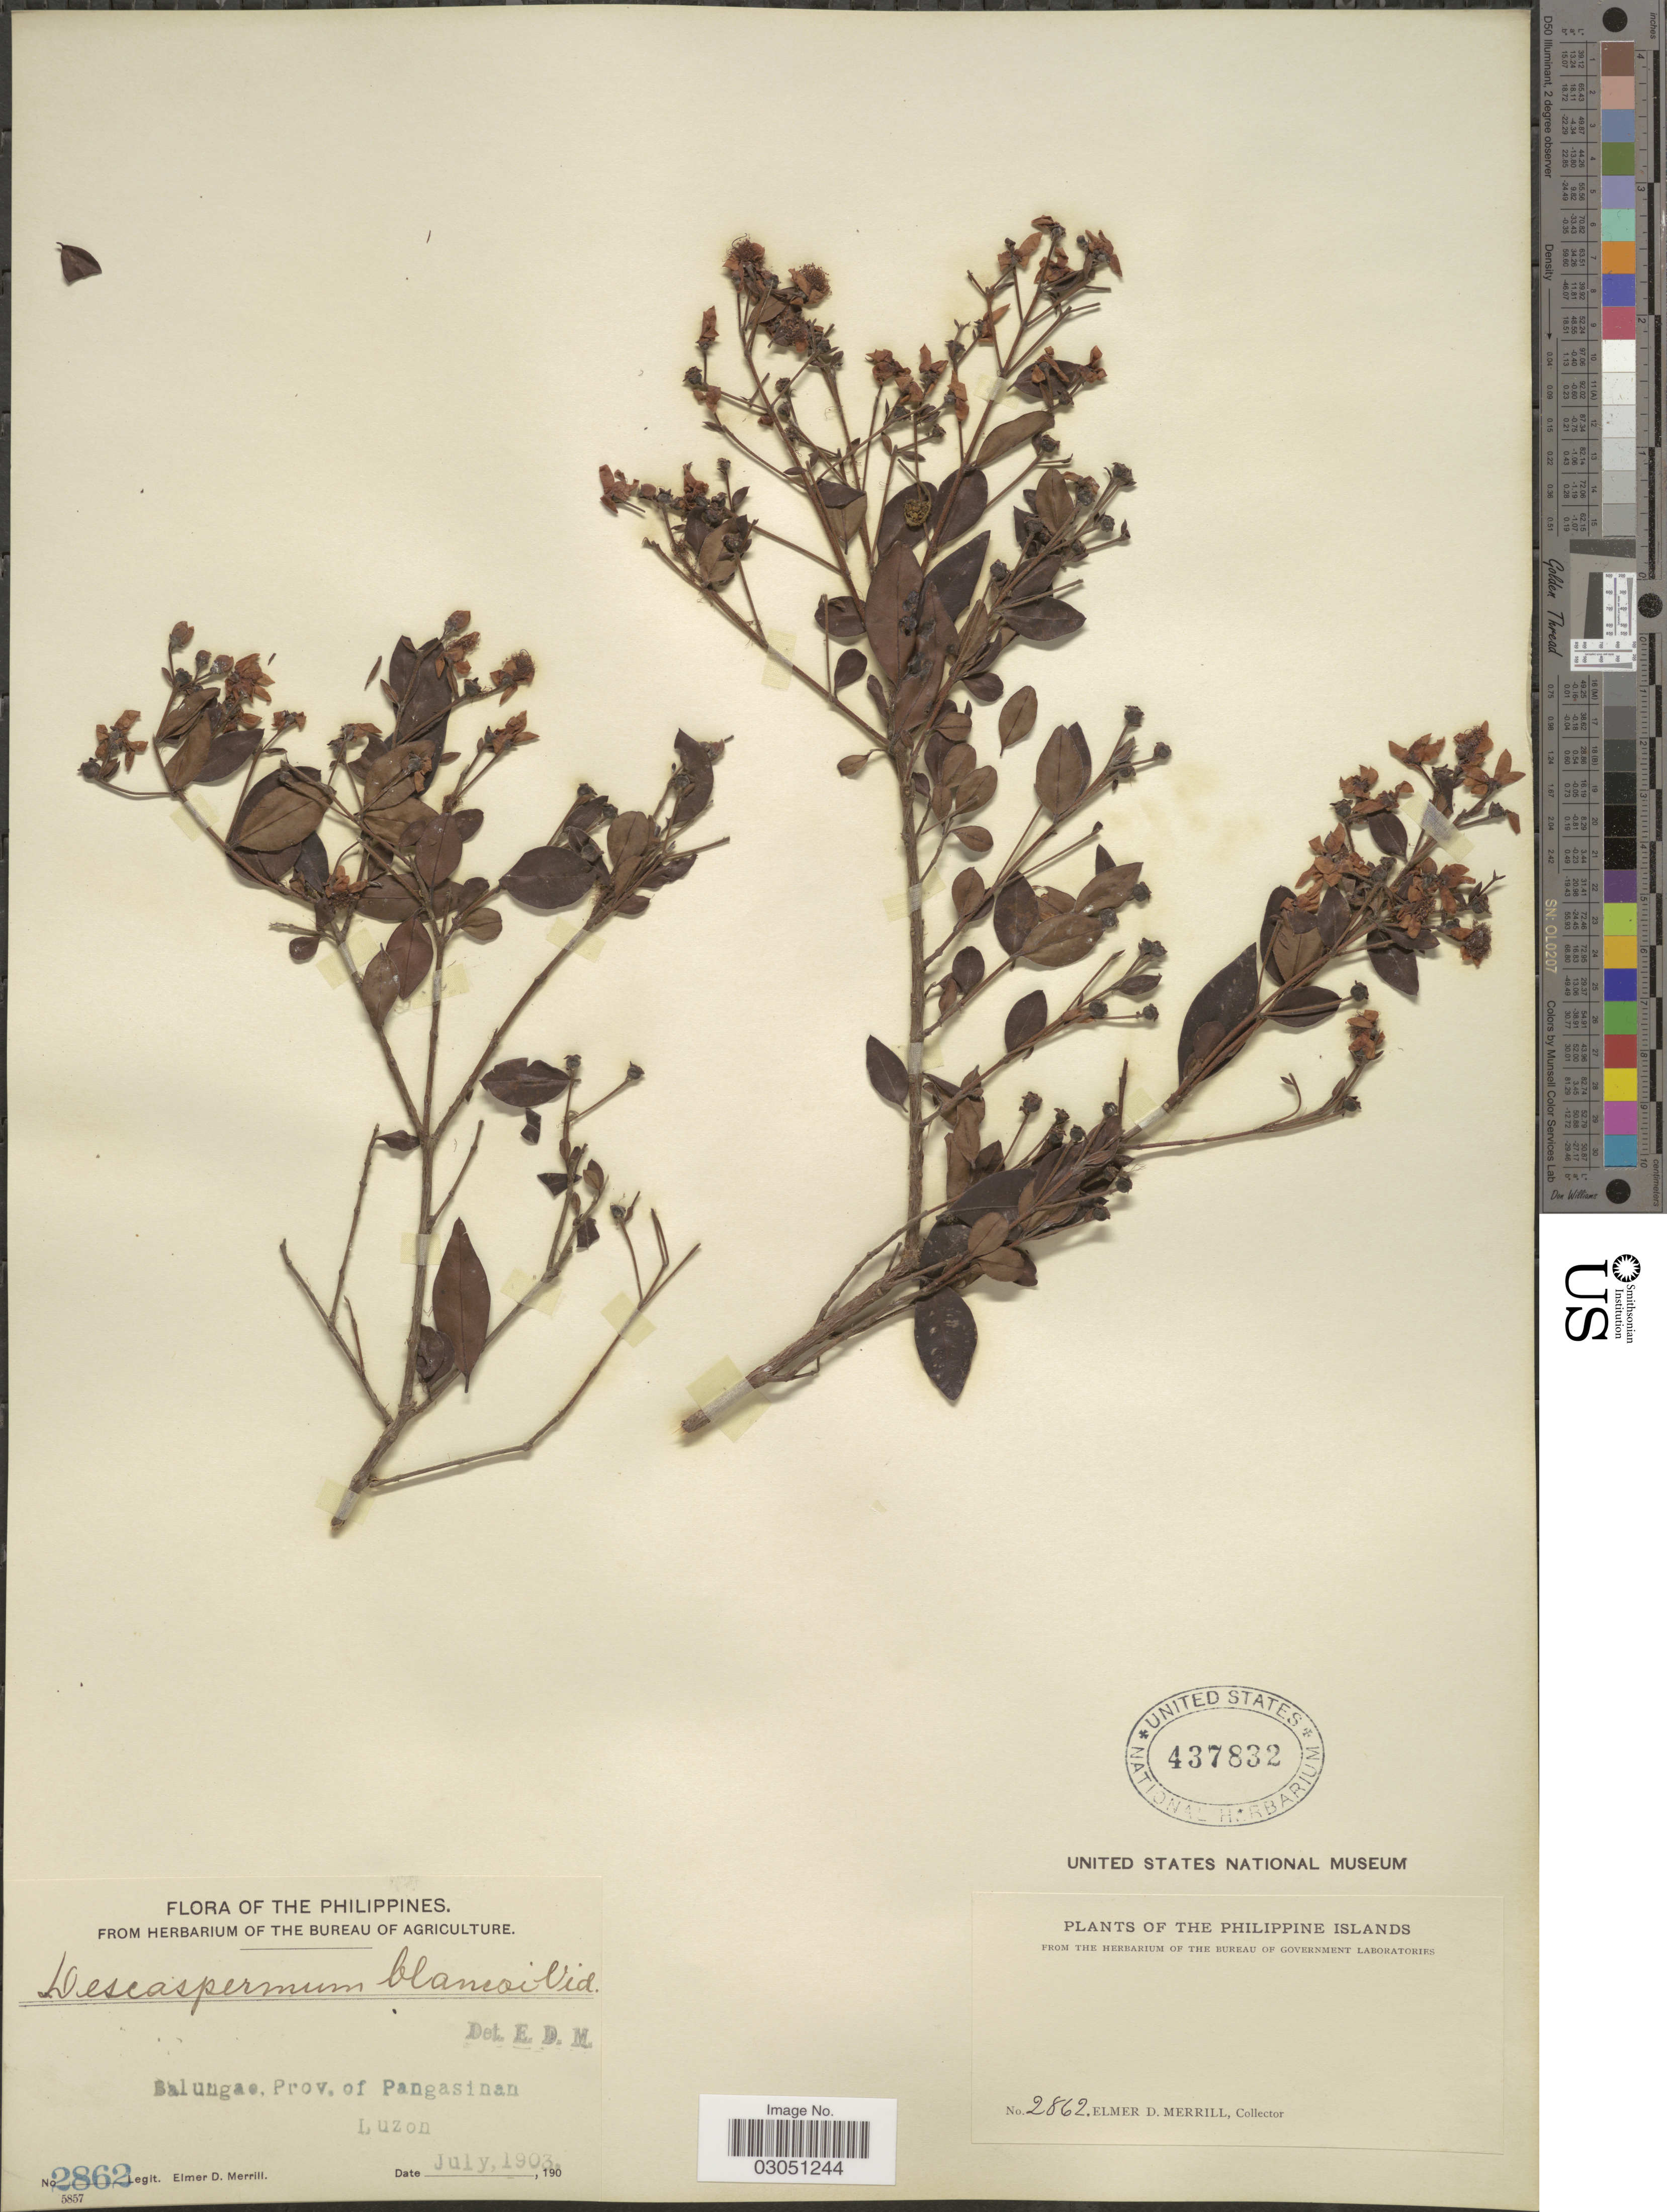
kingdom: Plantae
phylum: Tracheophyta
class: Magnoliopsida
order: Myrtales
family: Myrtaceae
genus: Decaspermum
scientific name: Decaspermum blancoi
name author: Vidal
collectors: E. D. Merrill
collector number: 2862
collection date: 1903-07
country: Philippines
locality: The Philippine Islands, Balungae, Prov. of Pangasinan, Luzon.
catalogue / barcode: US 437832